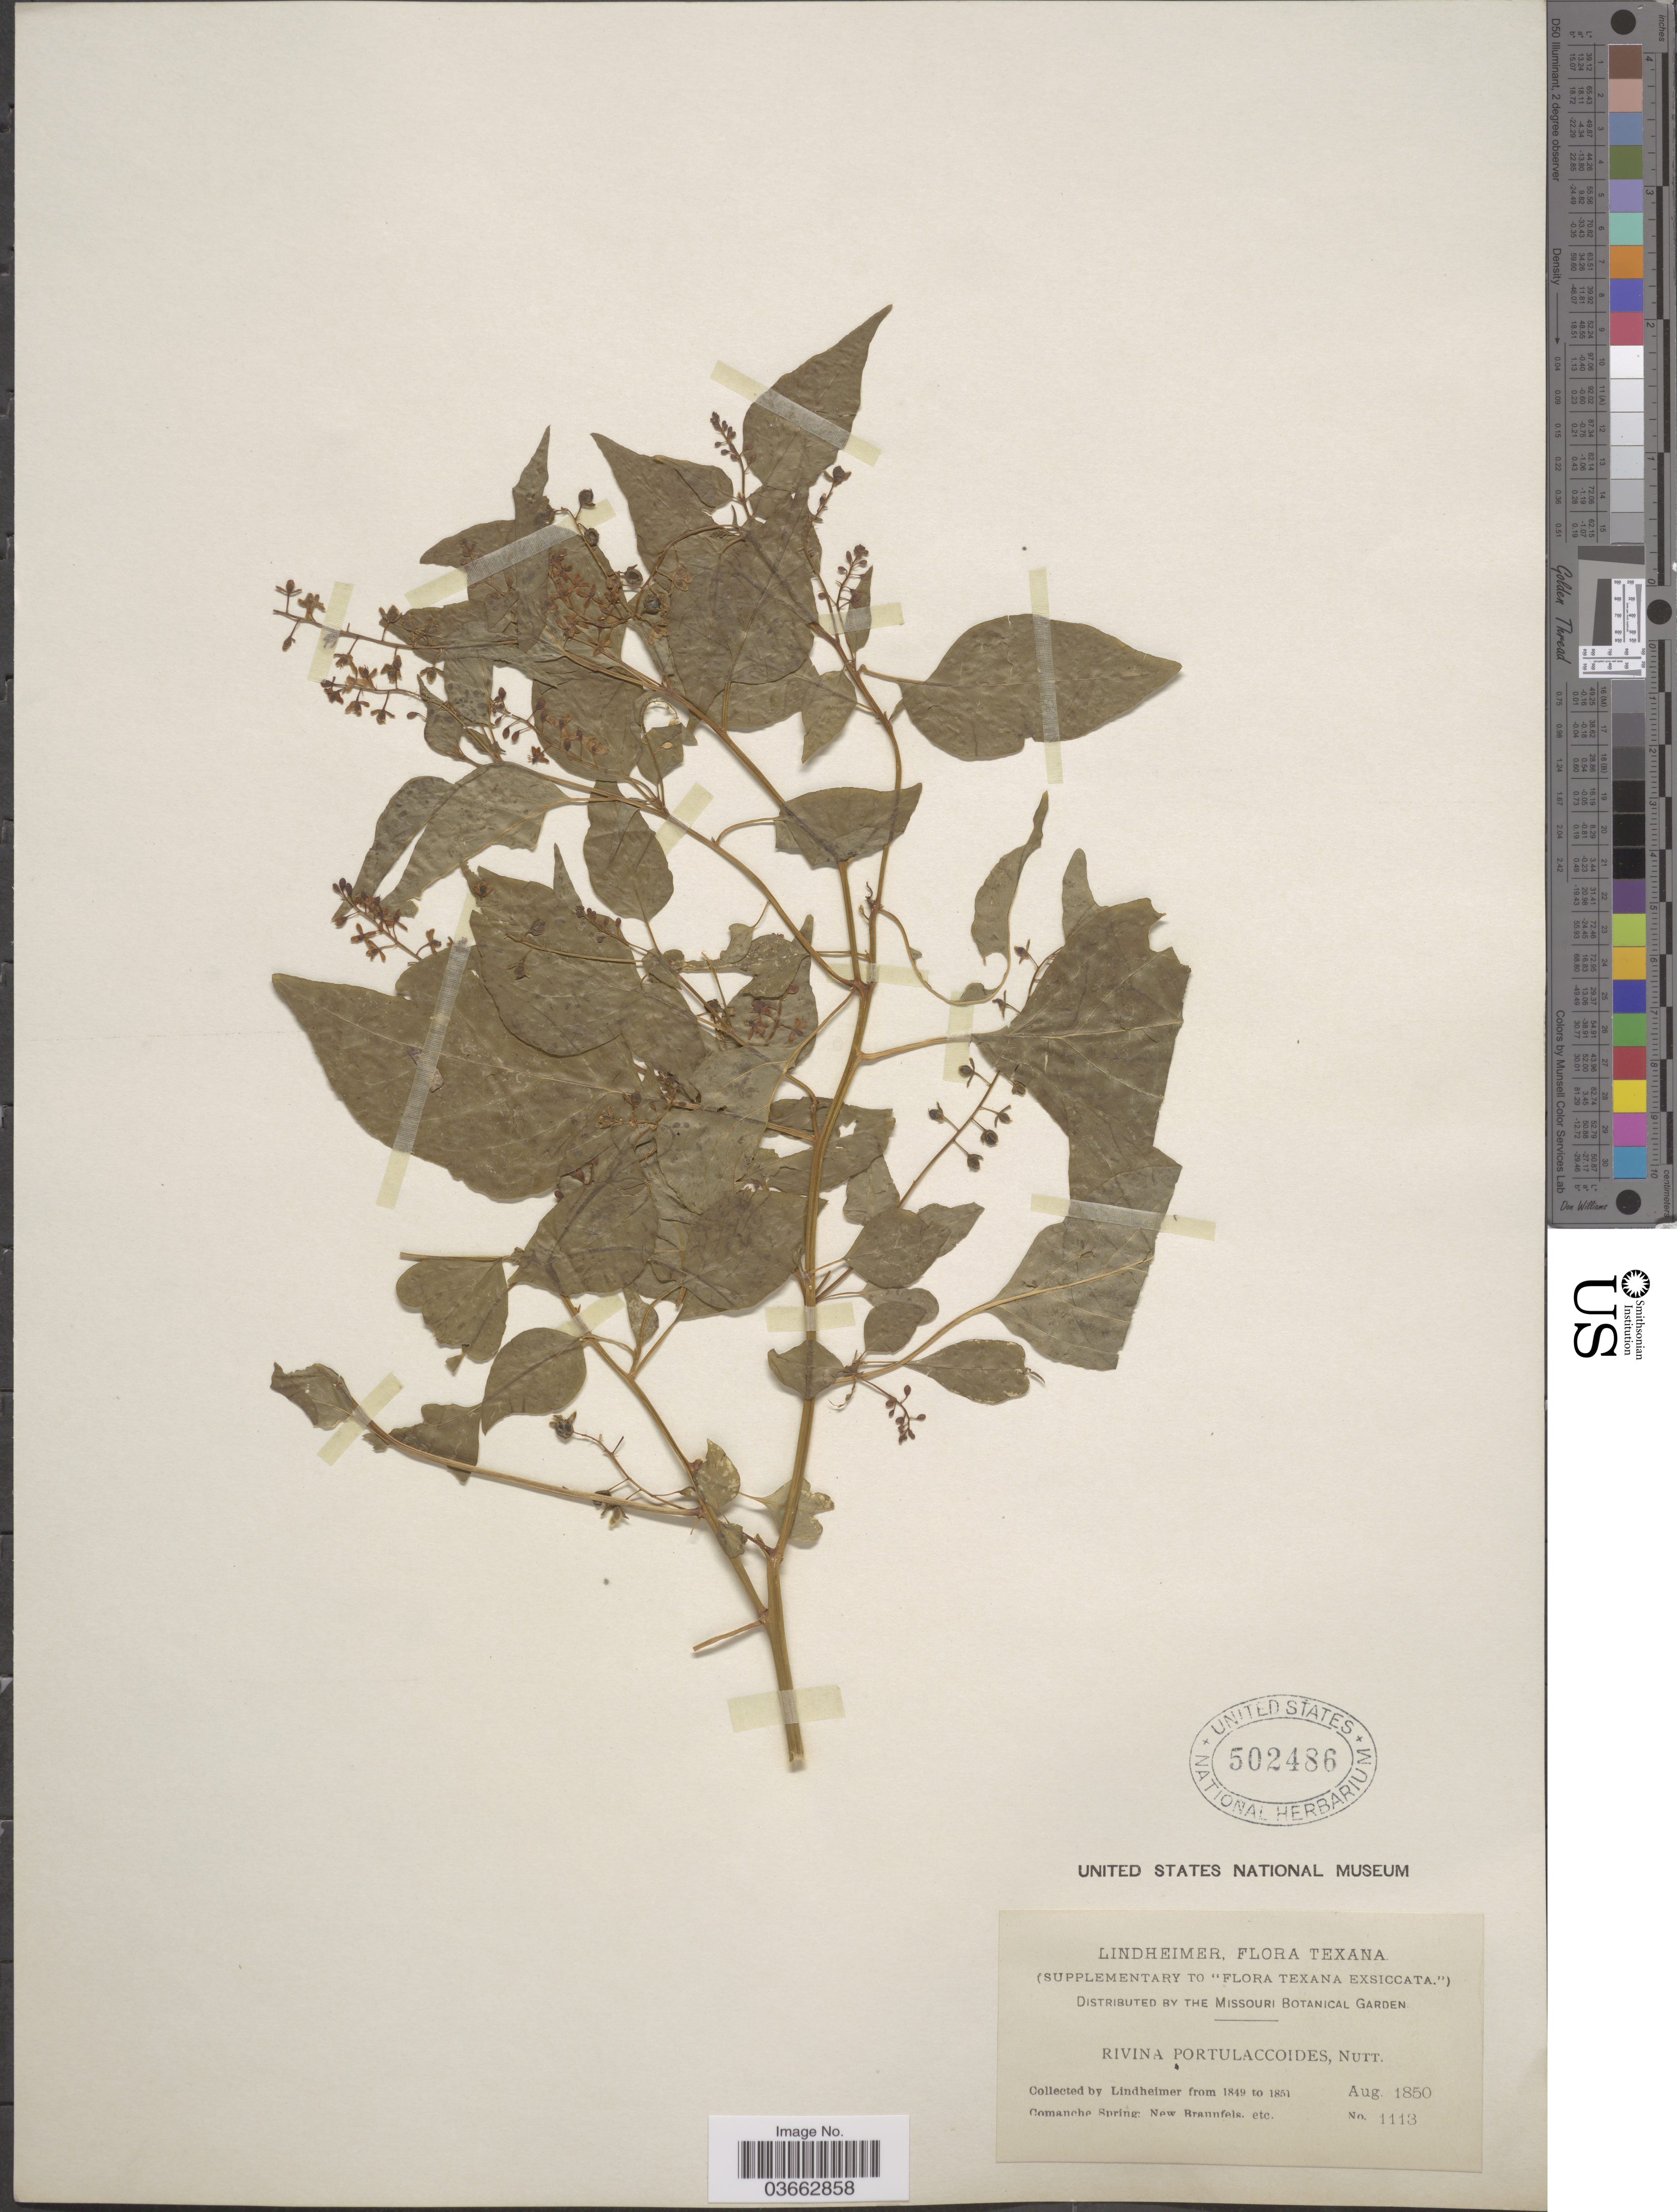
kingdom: Plantae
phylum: Tracheophyta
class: Magnoliopsida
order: Caryophyllales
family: Phytolaccaceae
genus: Rivina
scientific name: Rivina humilis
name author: L.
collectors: -. Lindheimer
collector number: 1113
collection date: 1850-08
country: United States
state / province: Texas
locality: Comanche Spring, New Braunfels etc.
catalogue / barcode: US 502486